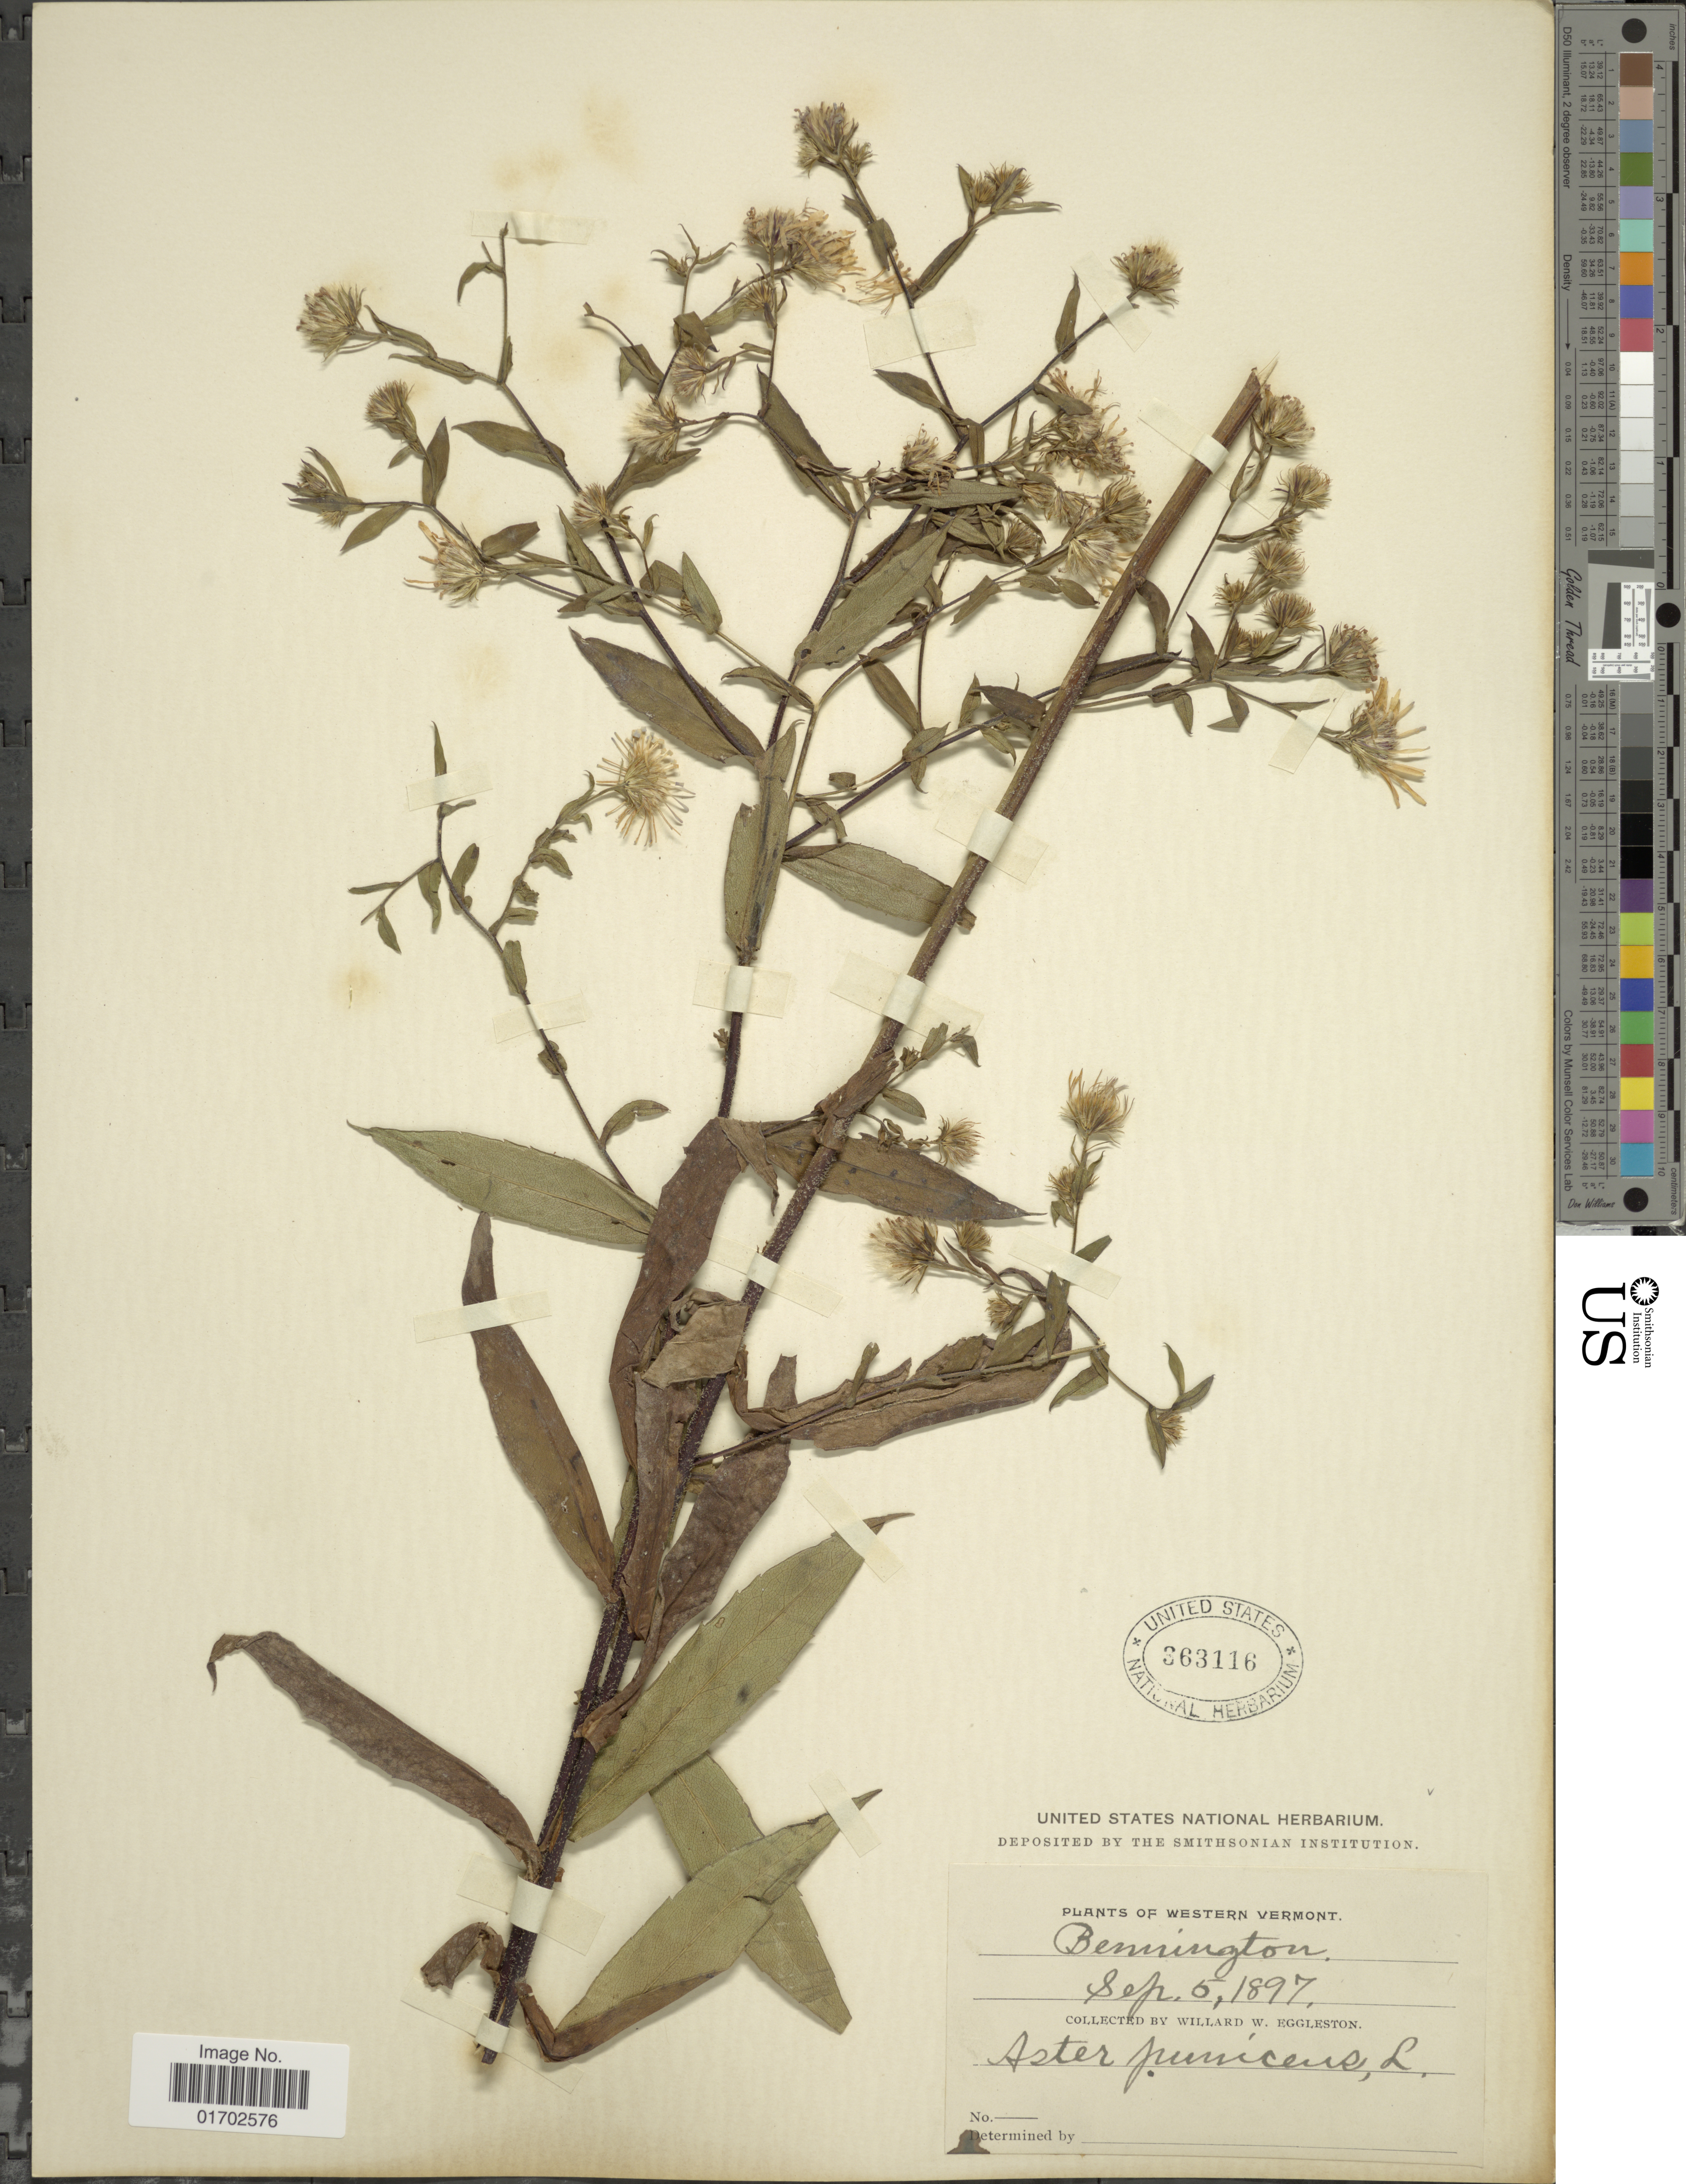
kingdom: Plantae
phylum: Tracheophyta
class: Magnoliopsida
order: Asterales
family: Asteraceae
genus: Symphyotrichum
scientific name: Symphyotrichum puniceum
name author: (L.) Á. Löve & D. Löve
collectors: W. W. Eggleston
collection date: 1897-09-05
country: United States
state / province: Vermont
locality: Western Vermont, Bennington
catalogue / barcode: US 363116